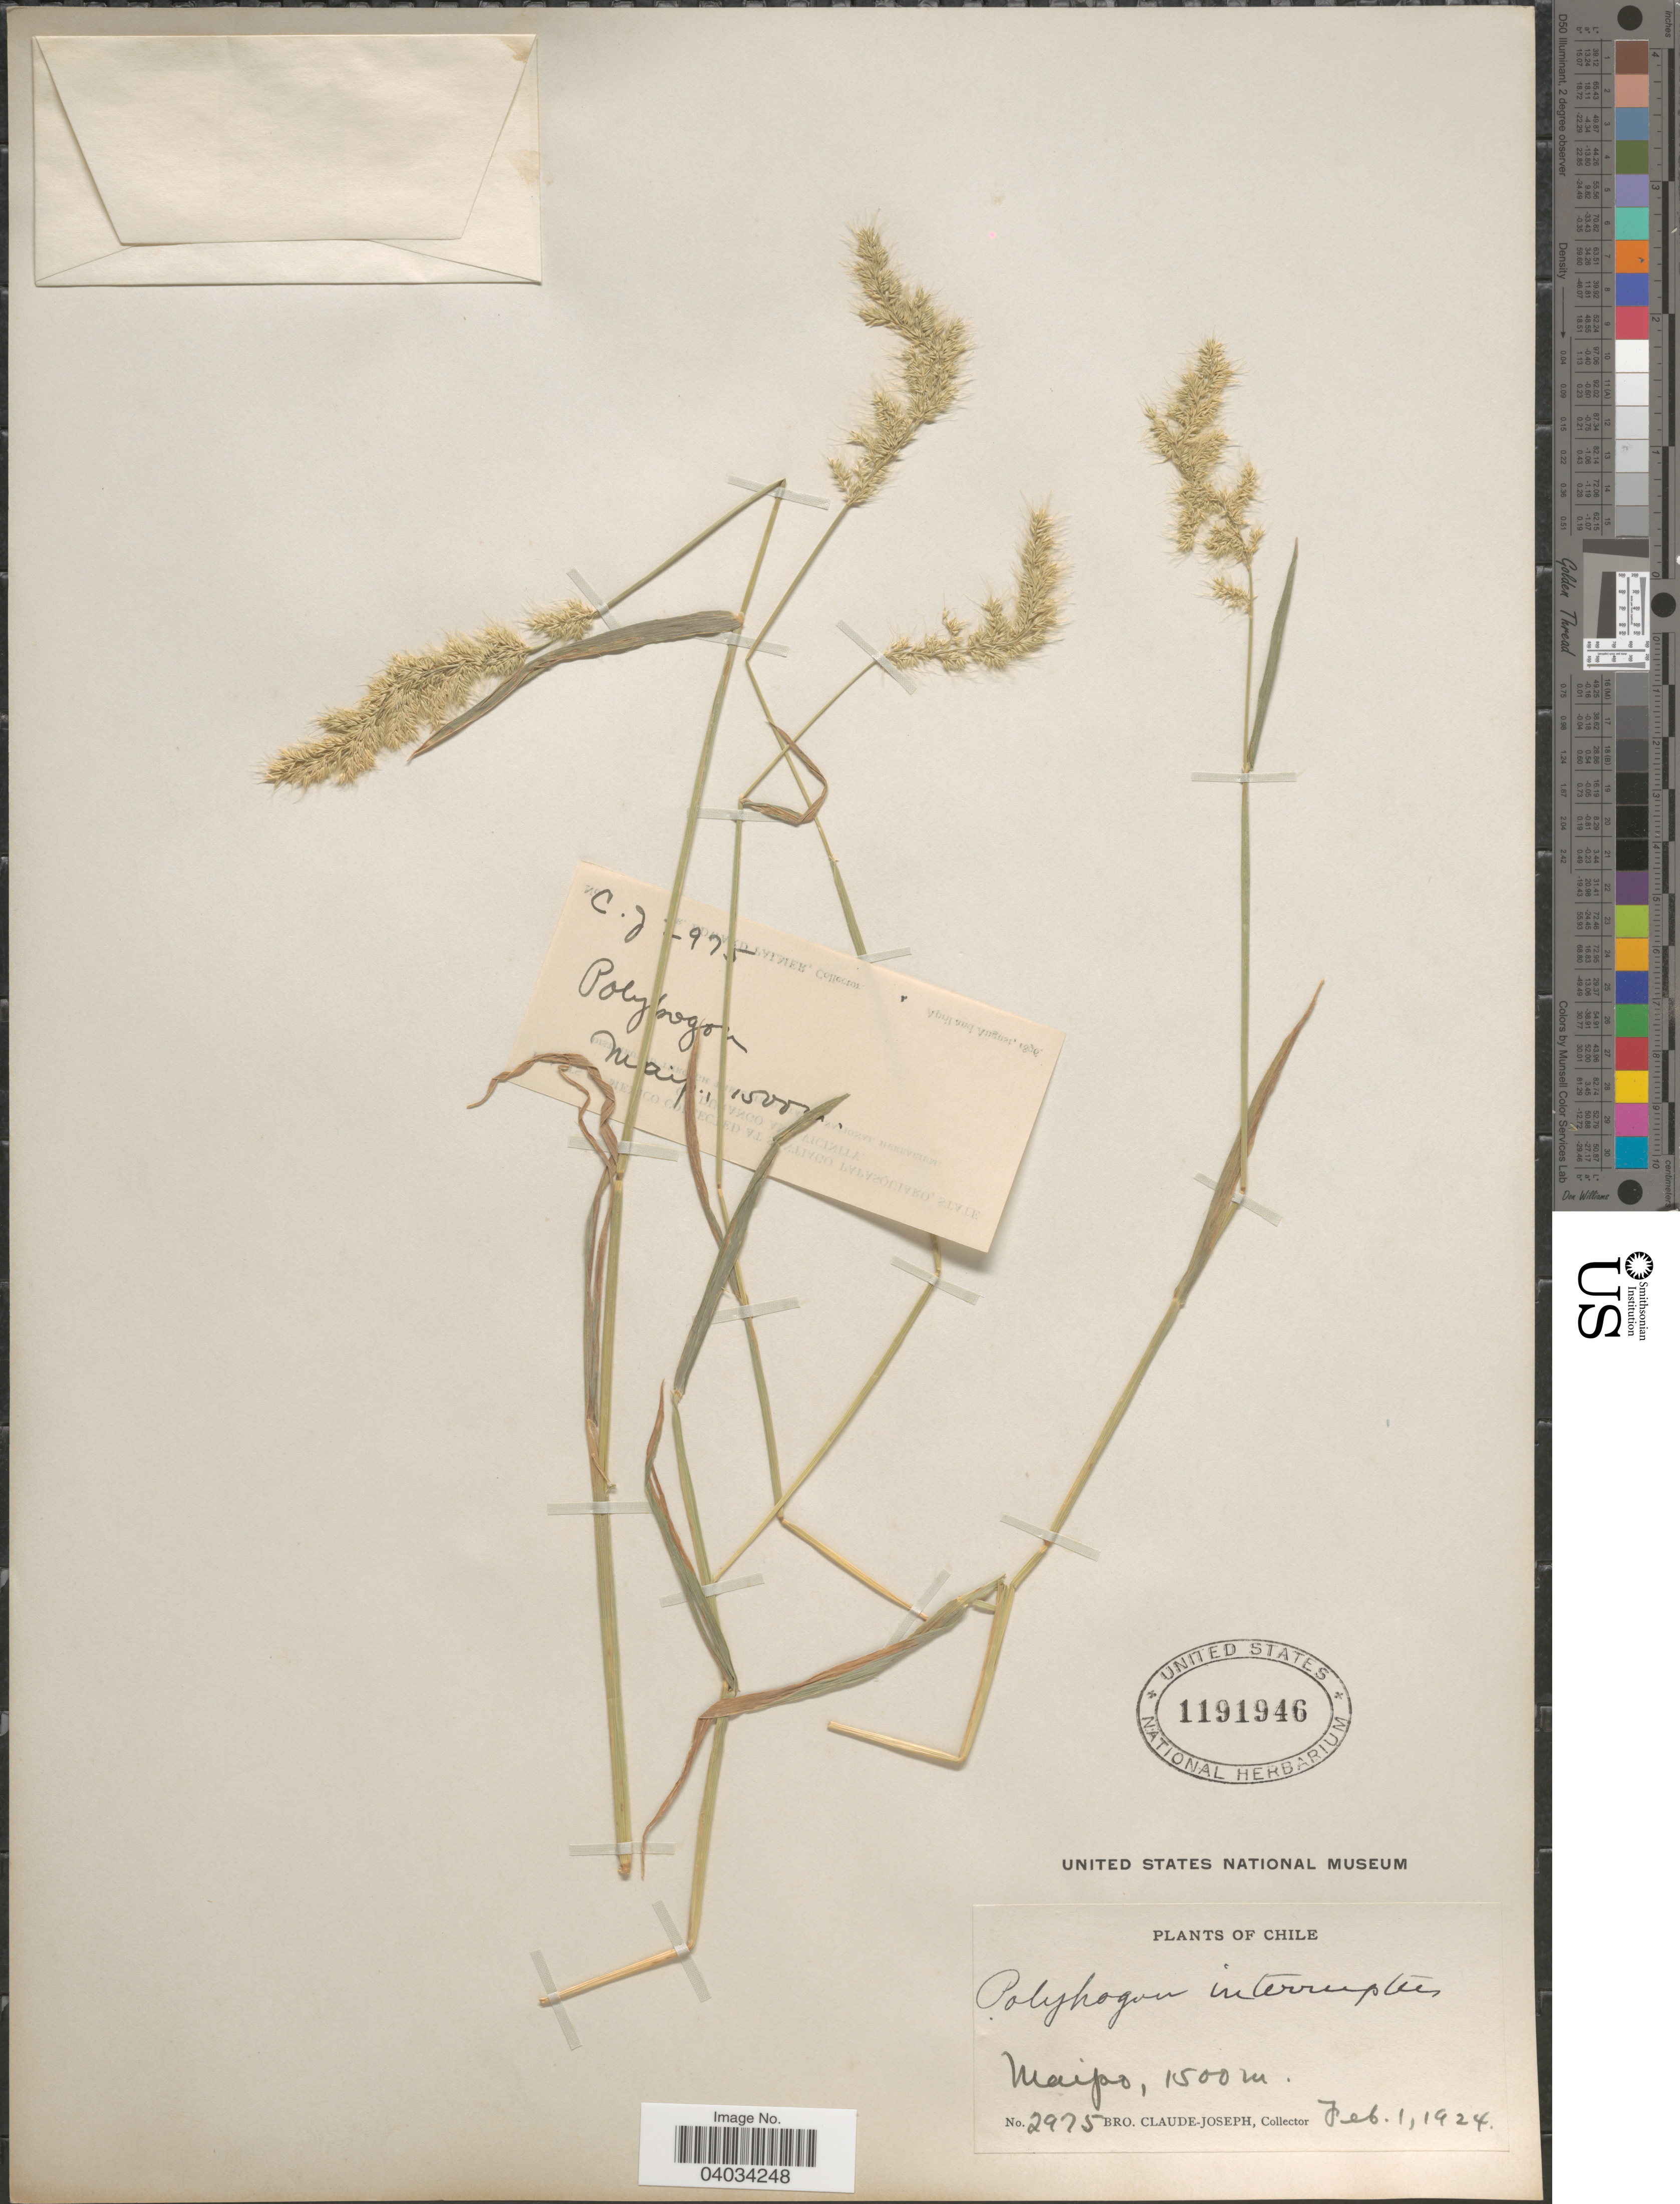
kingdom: Plantae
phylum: Tracheophyta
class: Liliopsida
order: Poales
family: Poaceae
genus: Polypogon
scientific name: Polypogon interruptus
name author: Kunth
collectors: Bro. Claude-Joseph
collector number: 2975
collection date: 1924-02-01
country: Chile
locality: Maipo.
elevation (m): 1500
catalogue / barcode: US 1191946